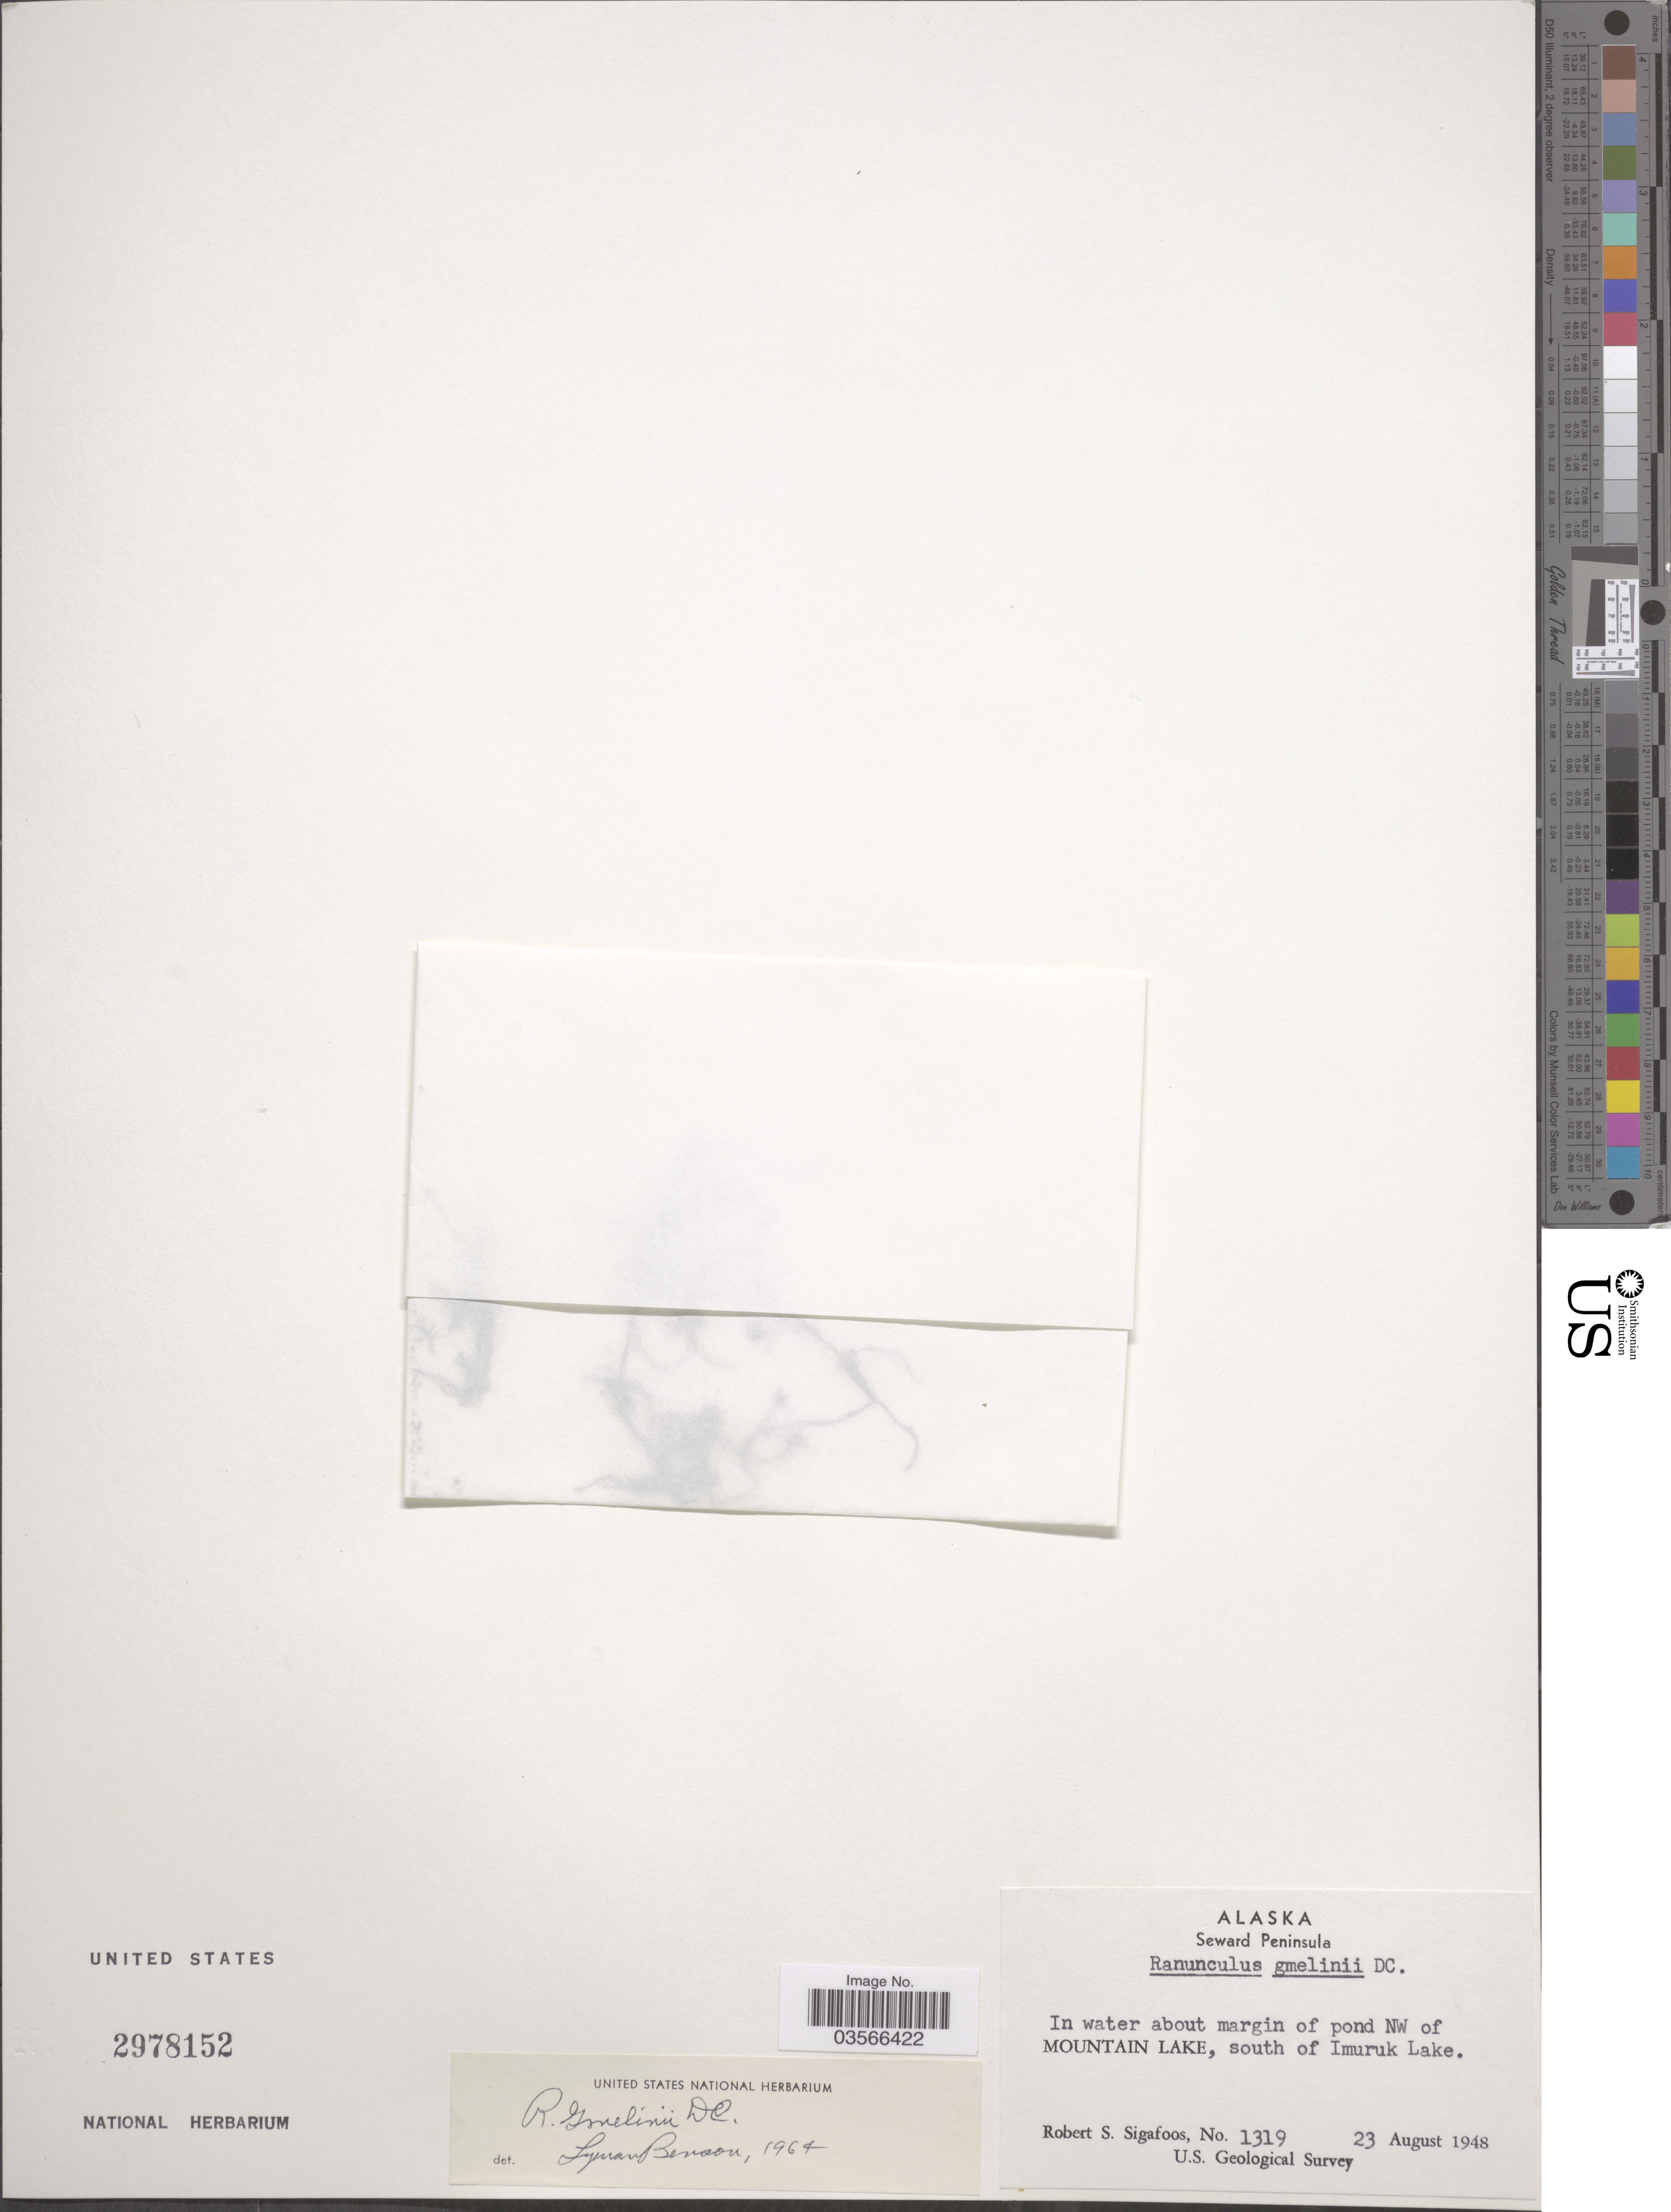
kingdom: Plantae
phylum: Tracheophyta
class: Magnoliopsida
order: Ranunculales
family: Ranunculaceae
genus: Ranunculus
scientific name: Ranunculus gmelinii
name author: DC.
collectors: R. Sigafoos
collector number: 1319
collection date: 1948-08-23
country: United States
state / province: Alaska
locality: Seward Peninsula. In water about margin of pond NW of Mountain Lake, south of Imuruk Lake.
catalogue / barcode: US 2978152